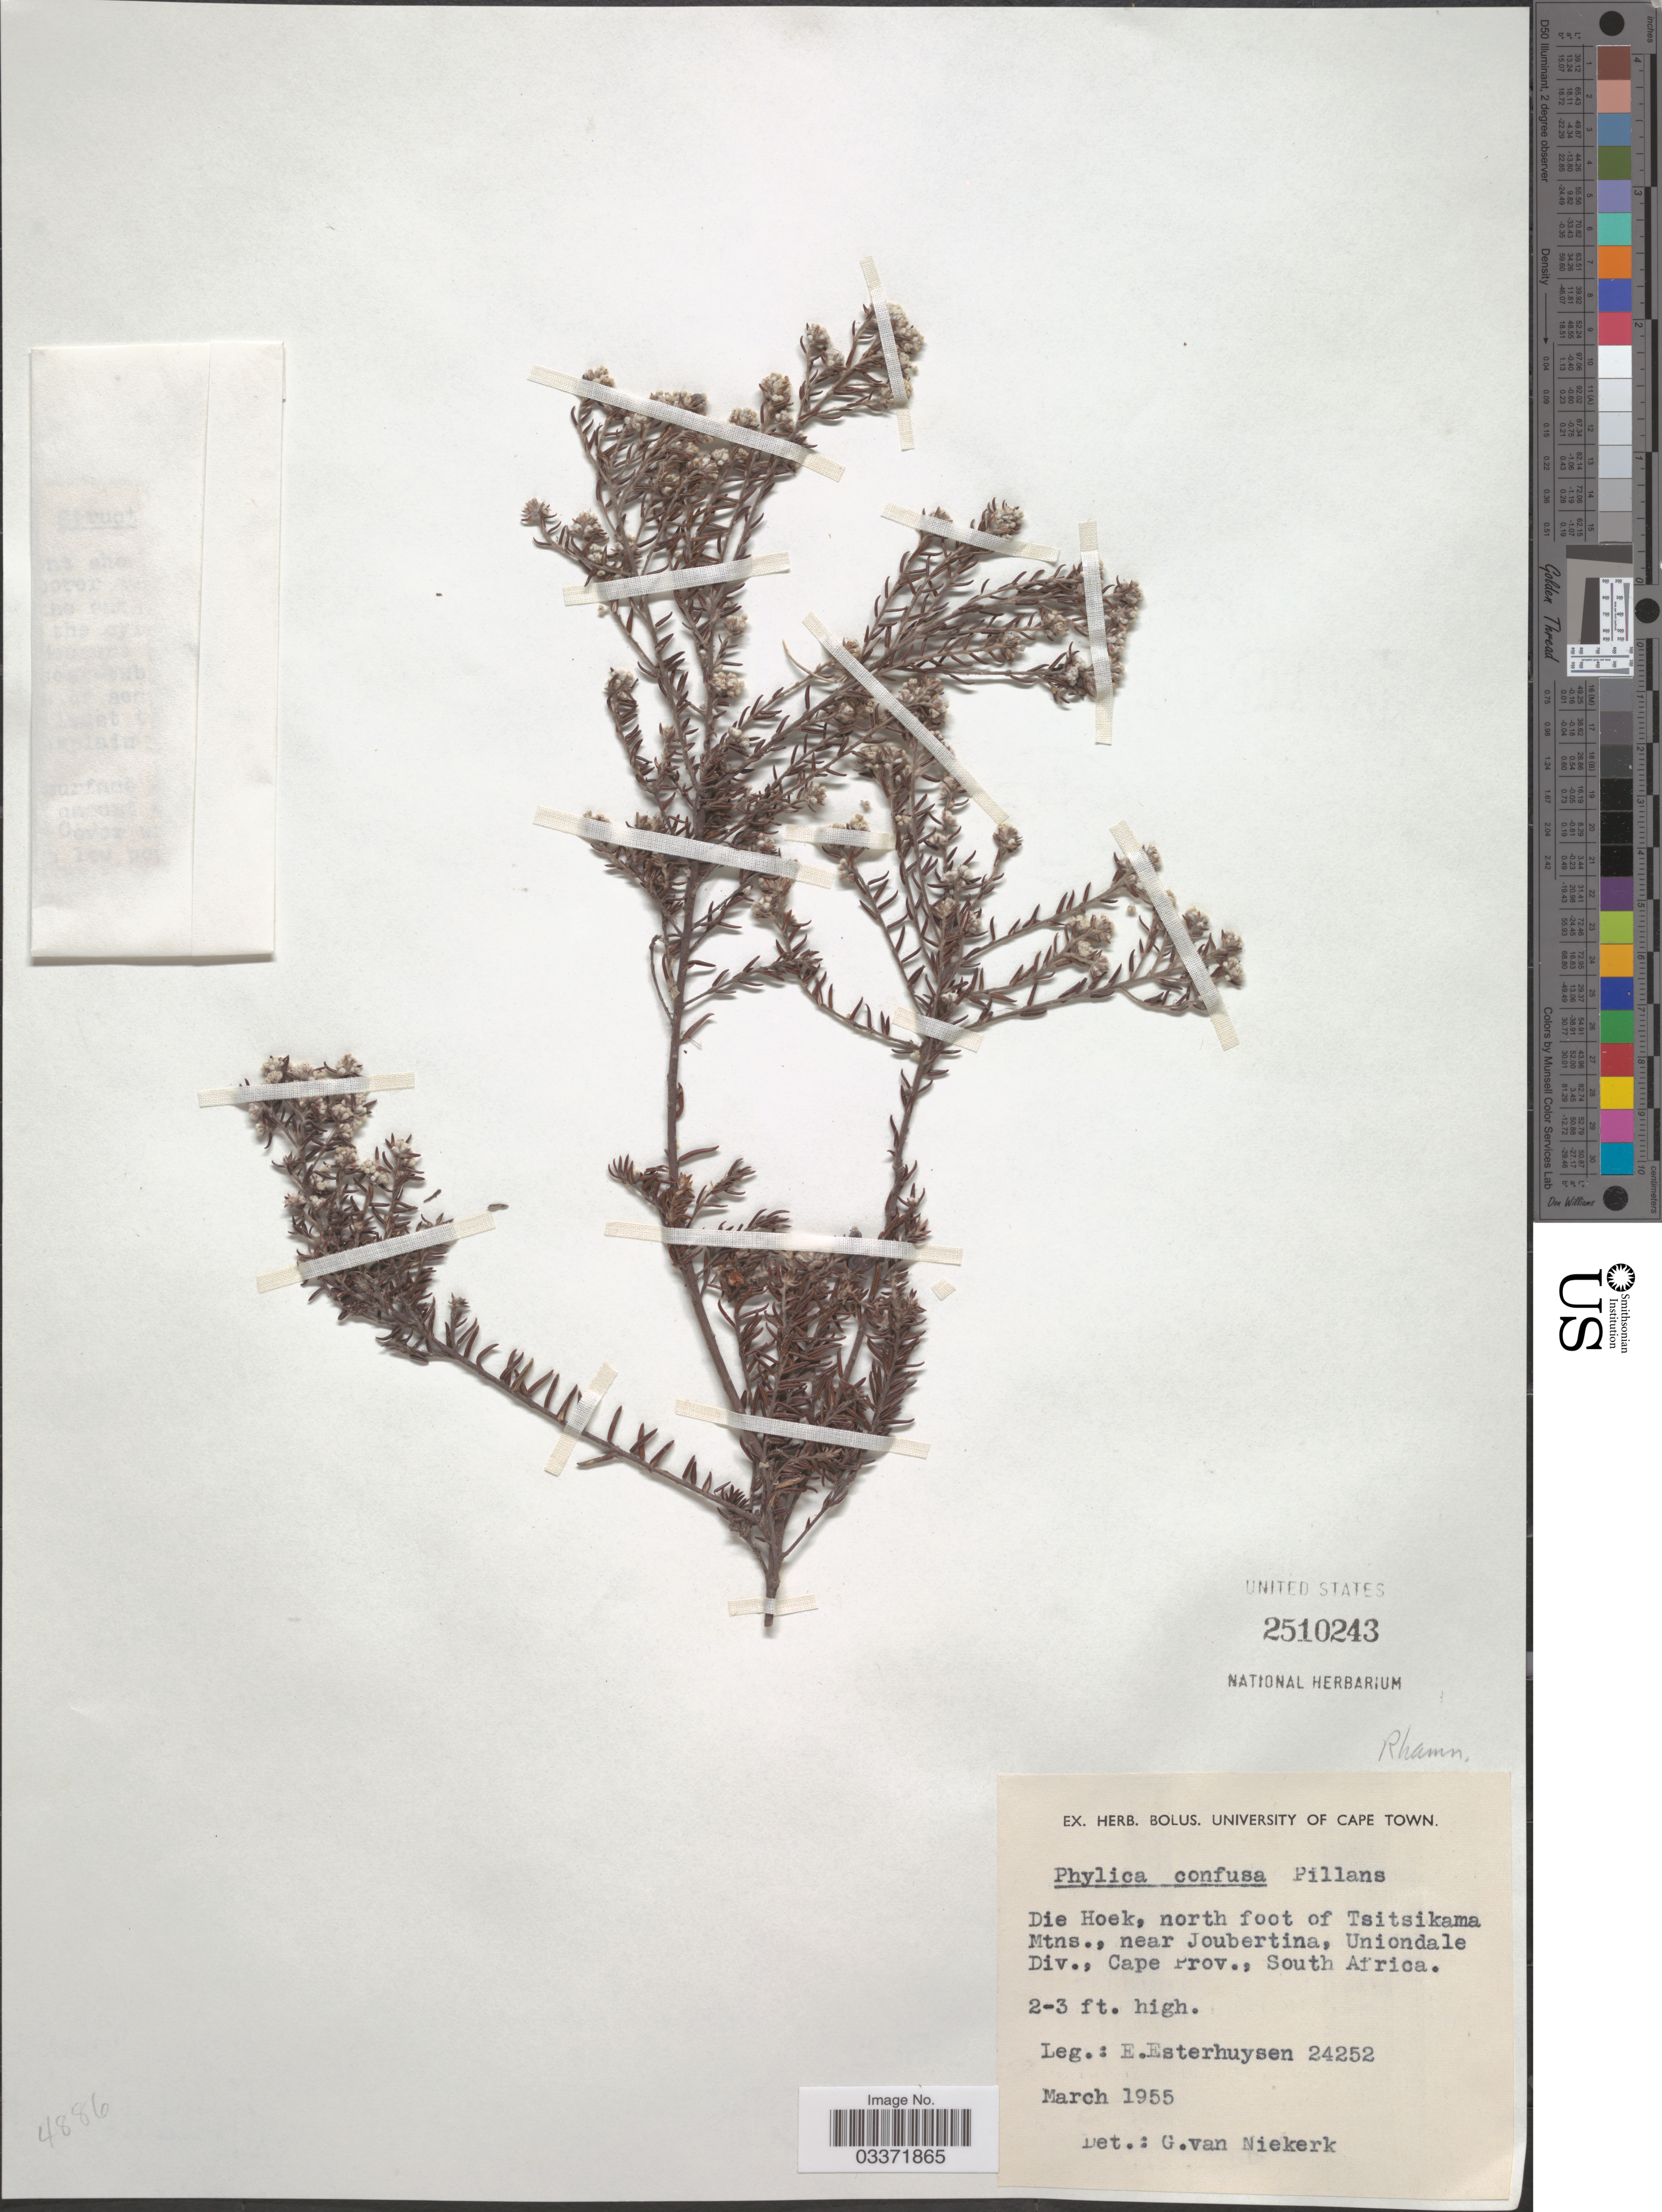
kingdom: Plantae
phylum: Tracheophyta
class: Magnoliopsida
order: Rosales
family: Rhamnaceae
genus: Phylica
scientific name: Phylica confusa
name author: Pillans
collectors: E. E. Esterhuysen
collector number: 24252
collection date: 1955-03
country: South Africa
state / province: Western Cape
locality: Die Hoek, north foot of Tsitsikama Mtns., near Joubertina, Uniondale Div., Cape Prov.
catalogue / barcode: US 2510243